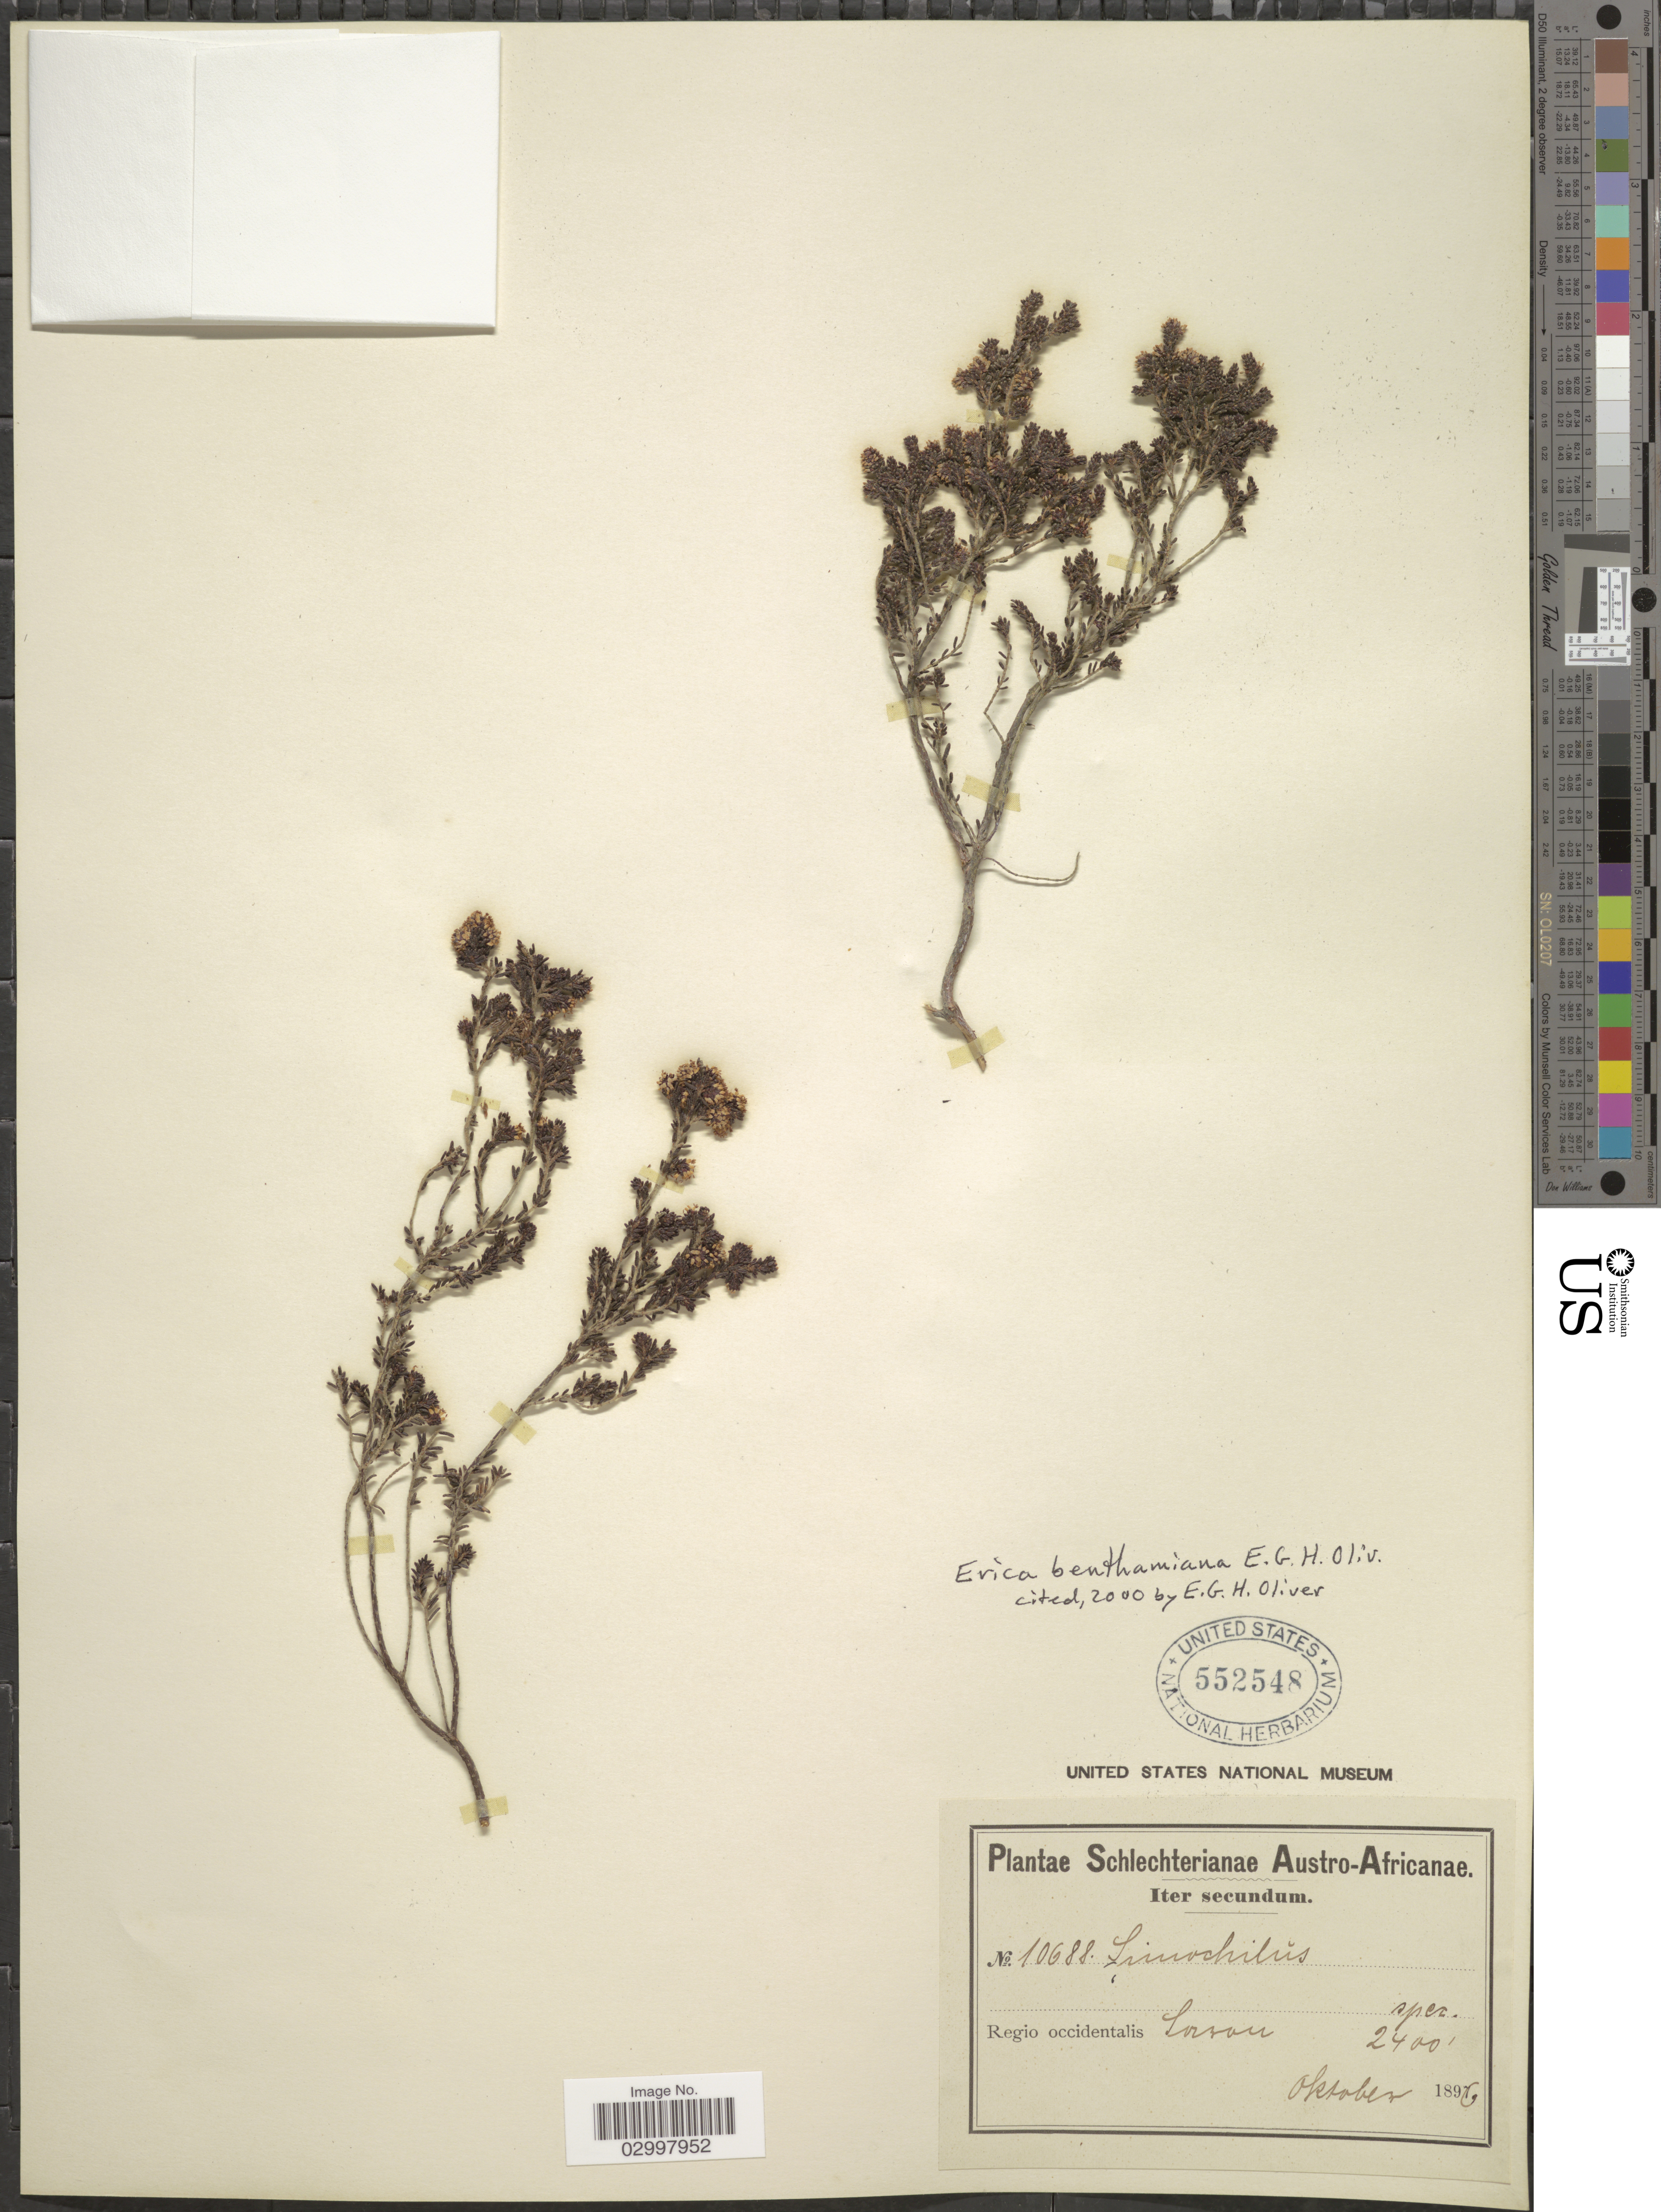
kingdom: Plantae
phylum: Tracheophyta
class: Magnoliopsida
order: Ericales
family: Ericaceae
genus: Erica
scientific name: Erica benthamiana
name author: E.G.H. Oliv.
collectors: Schlechter, --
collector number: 10688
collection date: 1896-10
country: South Africa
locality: Austro-Africanae. Regio occidentalis. Saron.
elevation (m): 732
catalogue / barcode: US 552548